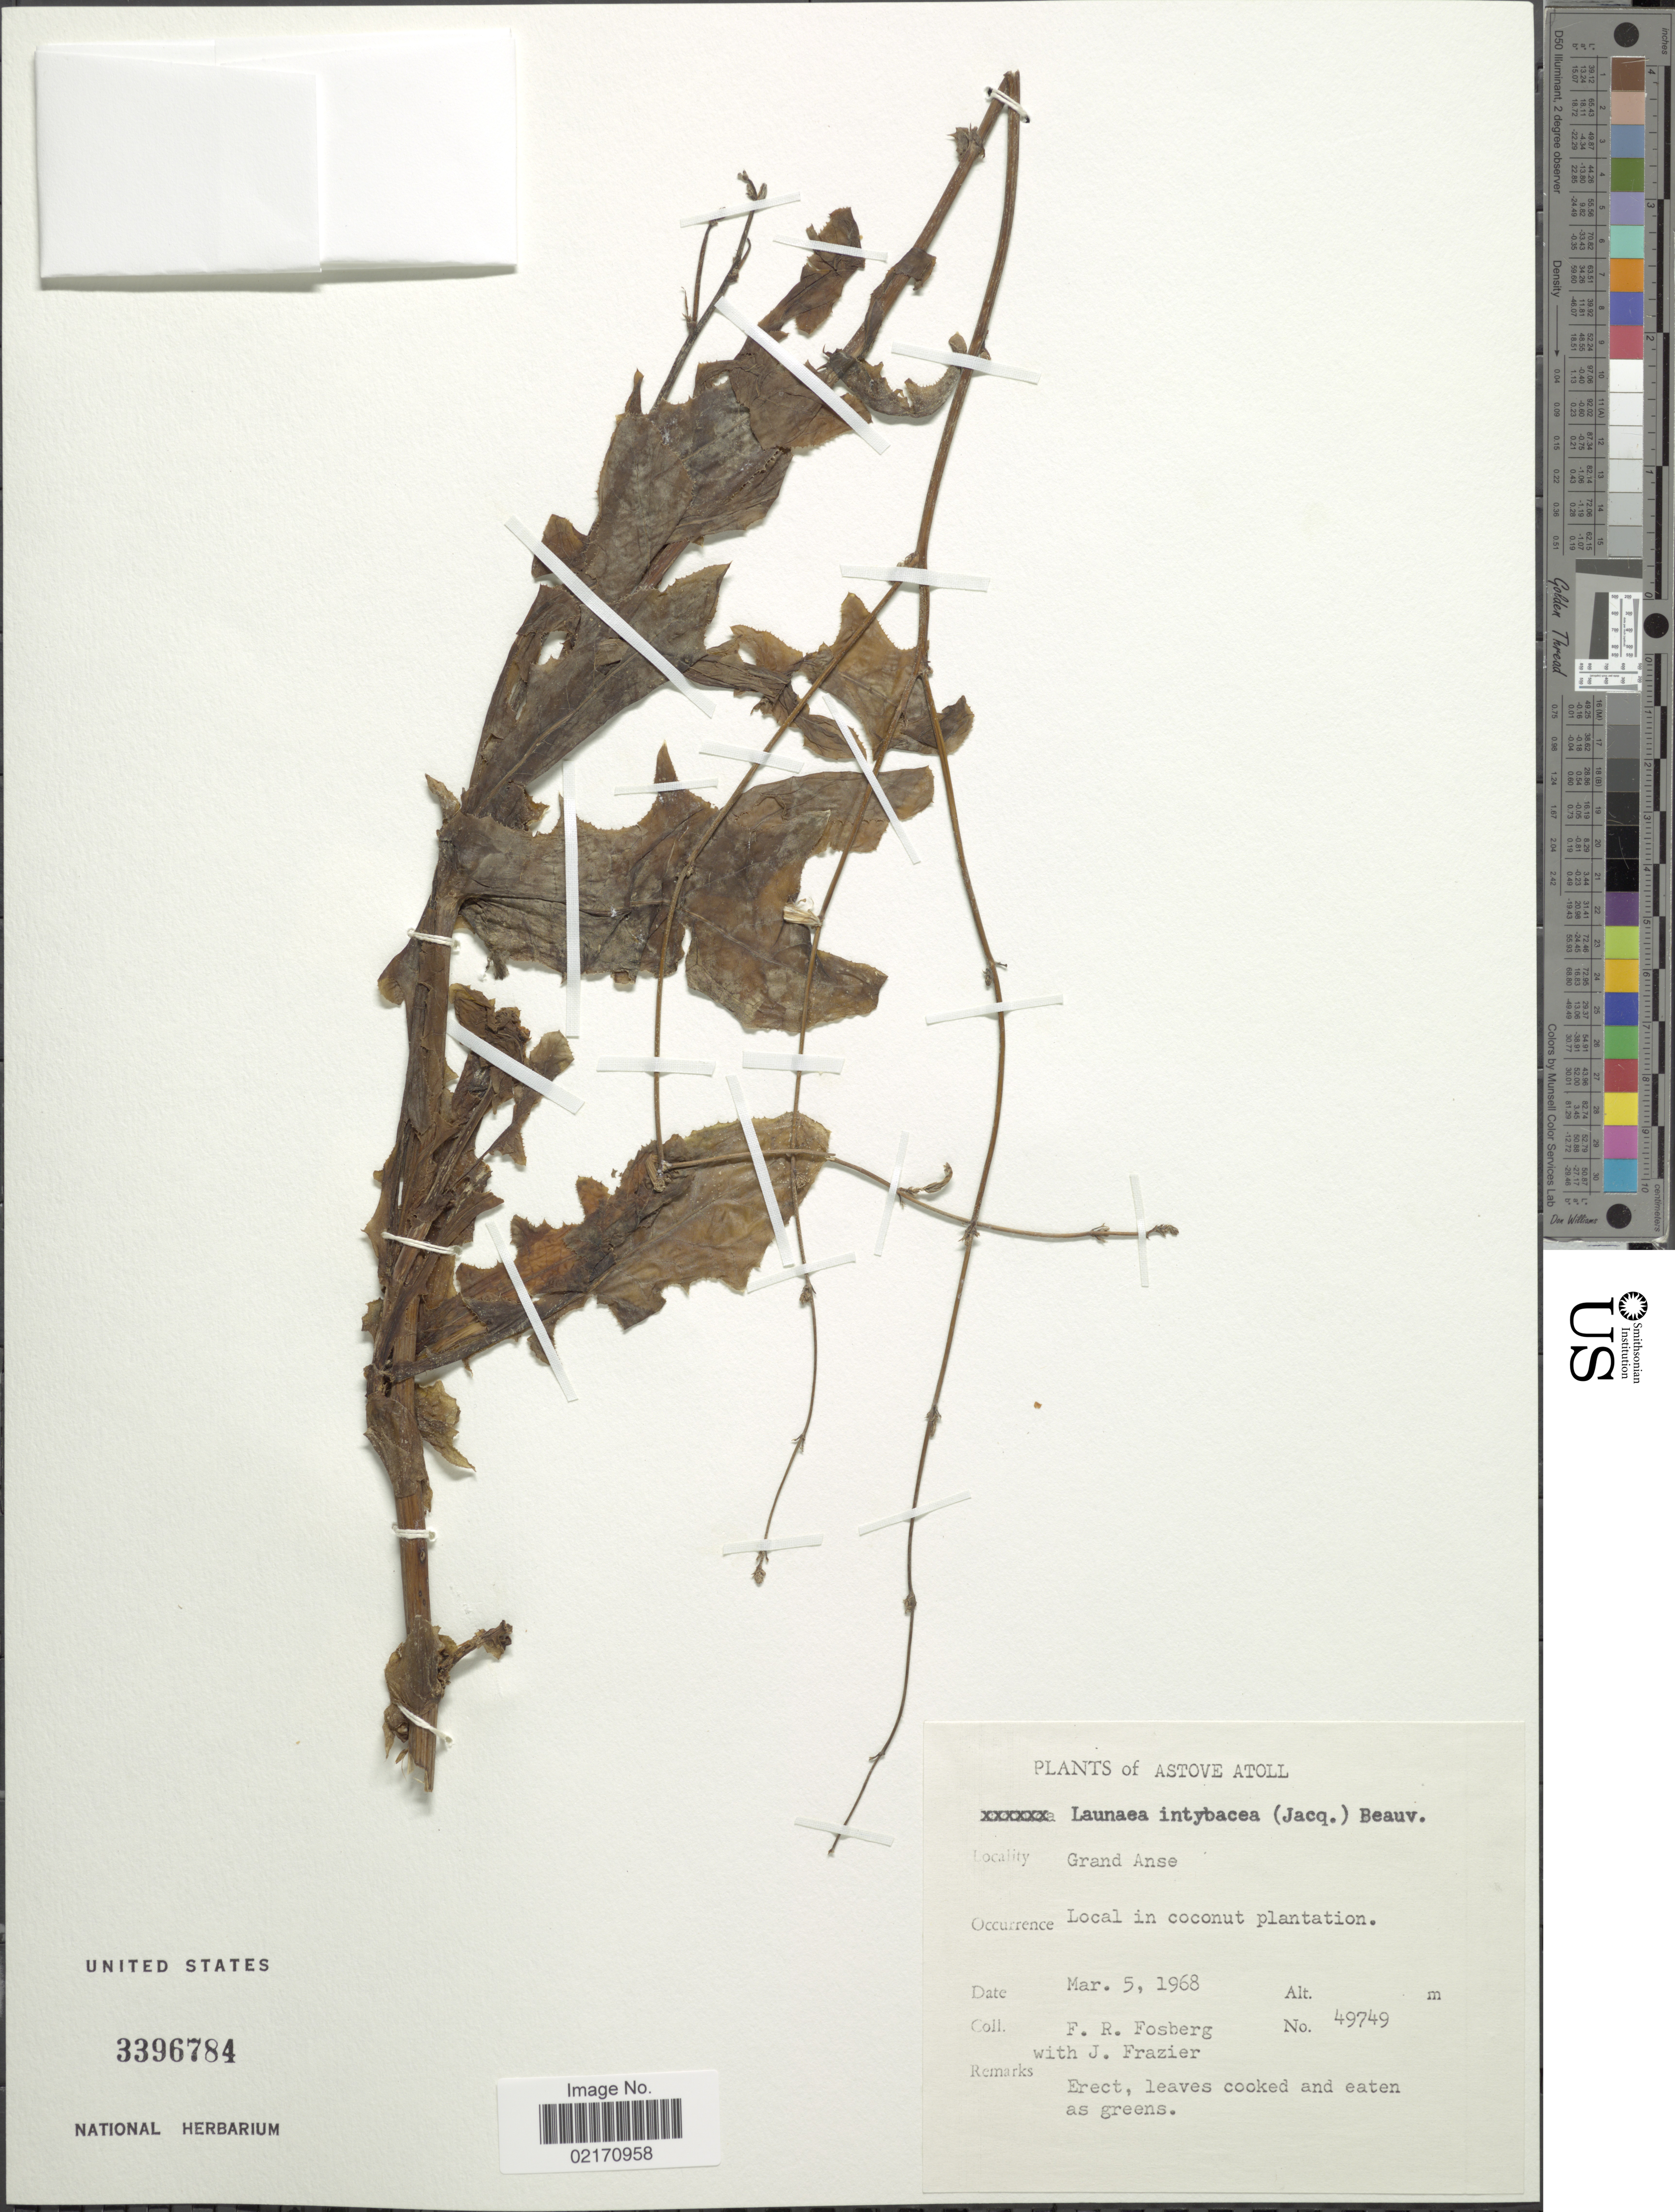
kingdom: Plantae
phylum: Tracheophyta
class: Magnoliopsida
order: Asterales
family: Asteraceae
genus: Launaea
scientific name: Launaea intybacea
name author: (Jacq.) Beauverd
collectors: F. R. Fosberg & J. Frazier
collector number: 49749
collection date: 1968-03-05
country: Haiti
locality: Astove atoll, Grand Anse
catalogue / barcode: US 3396784